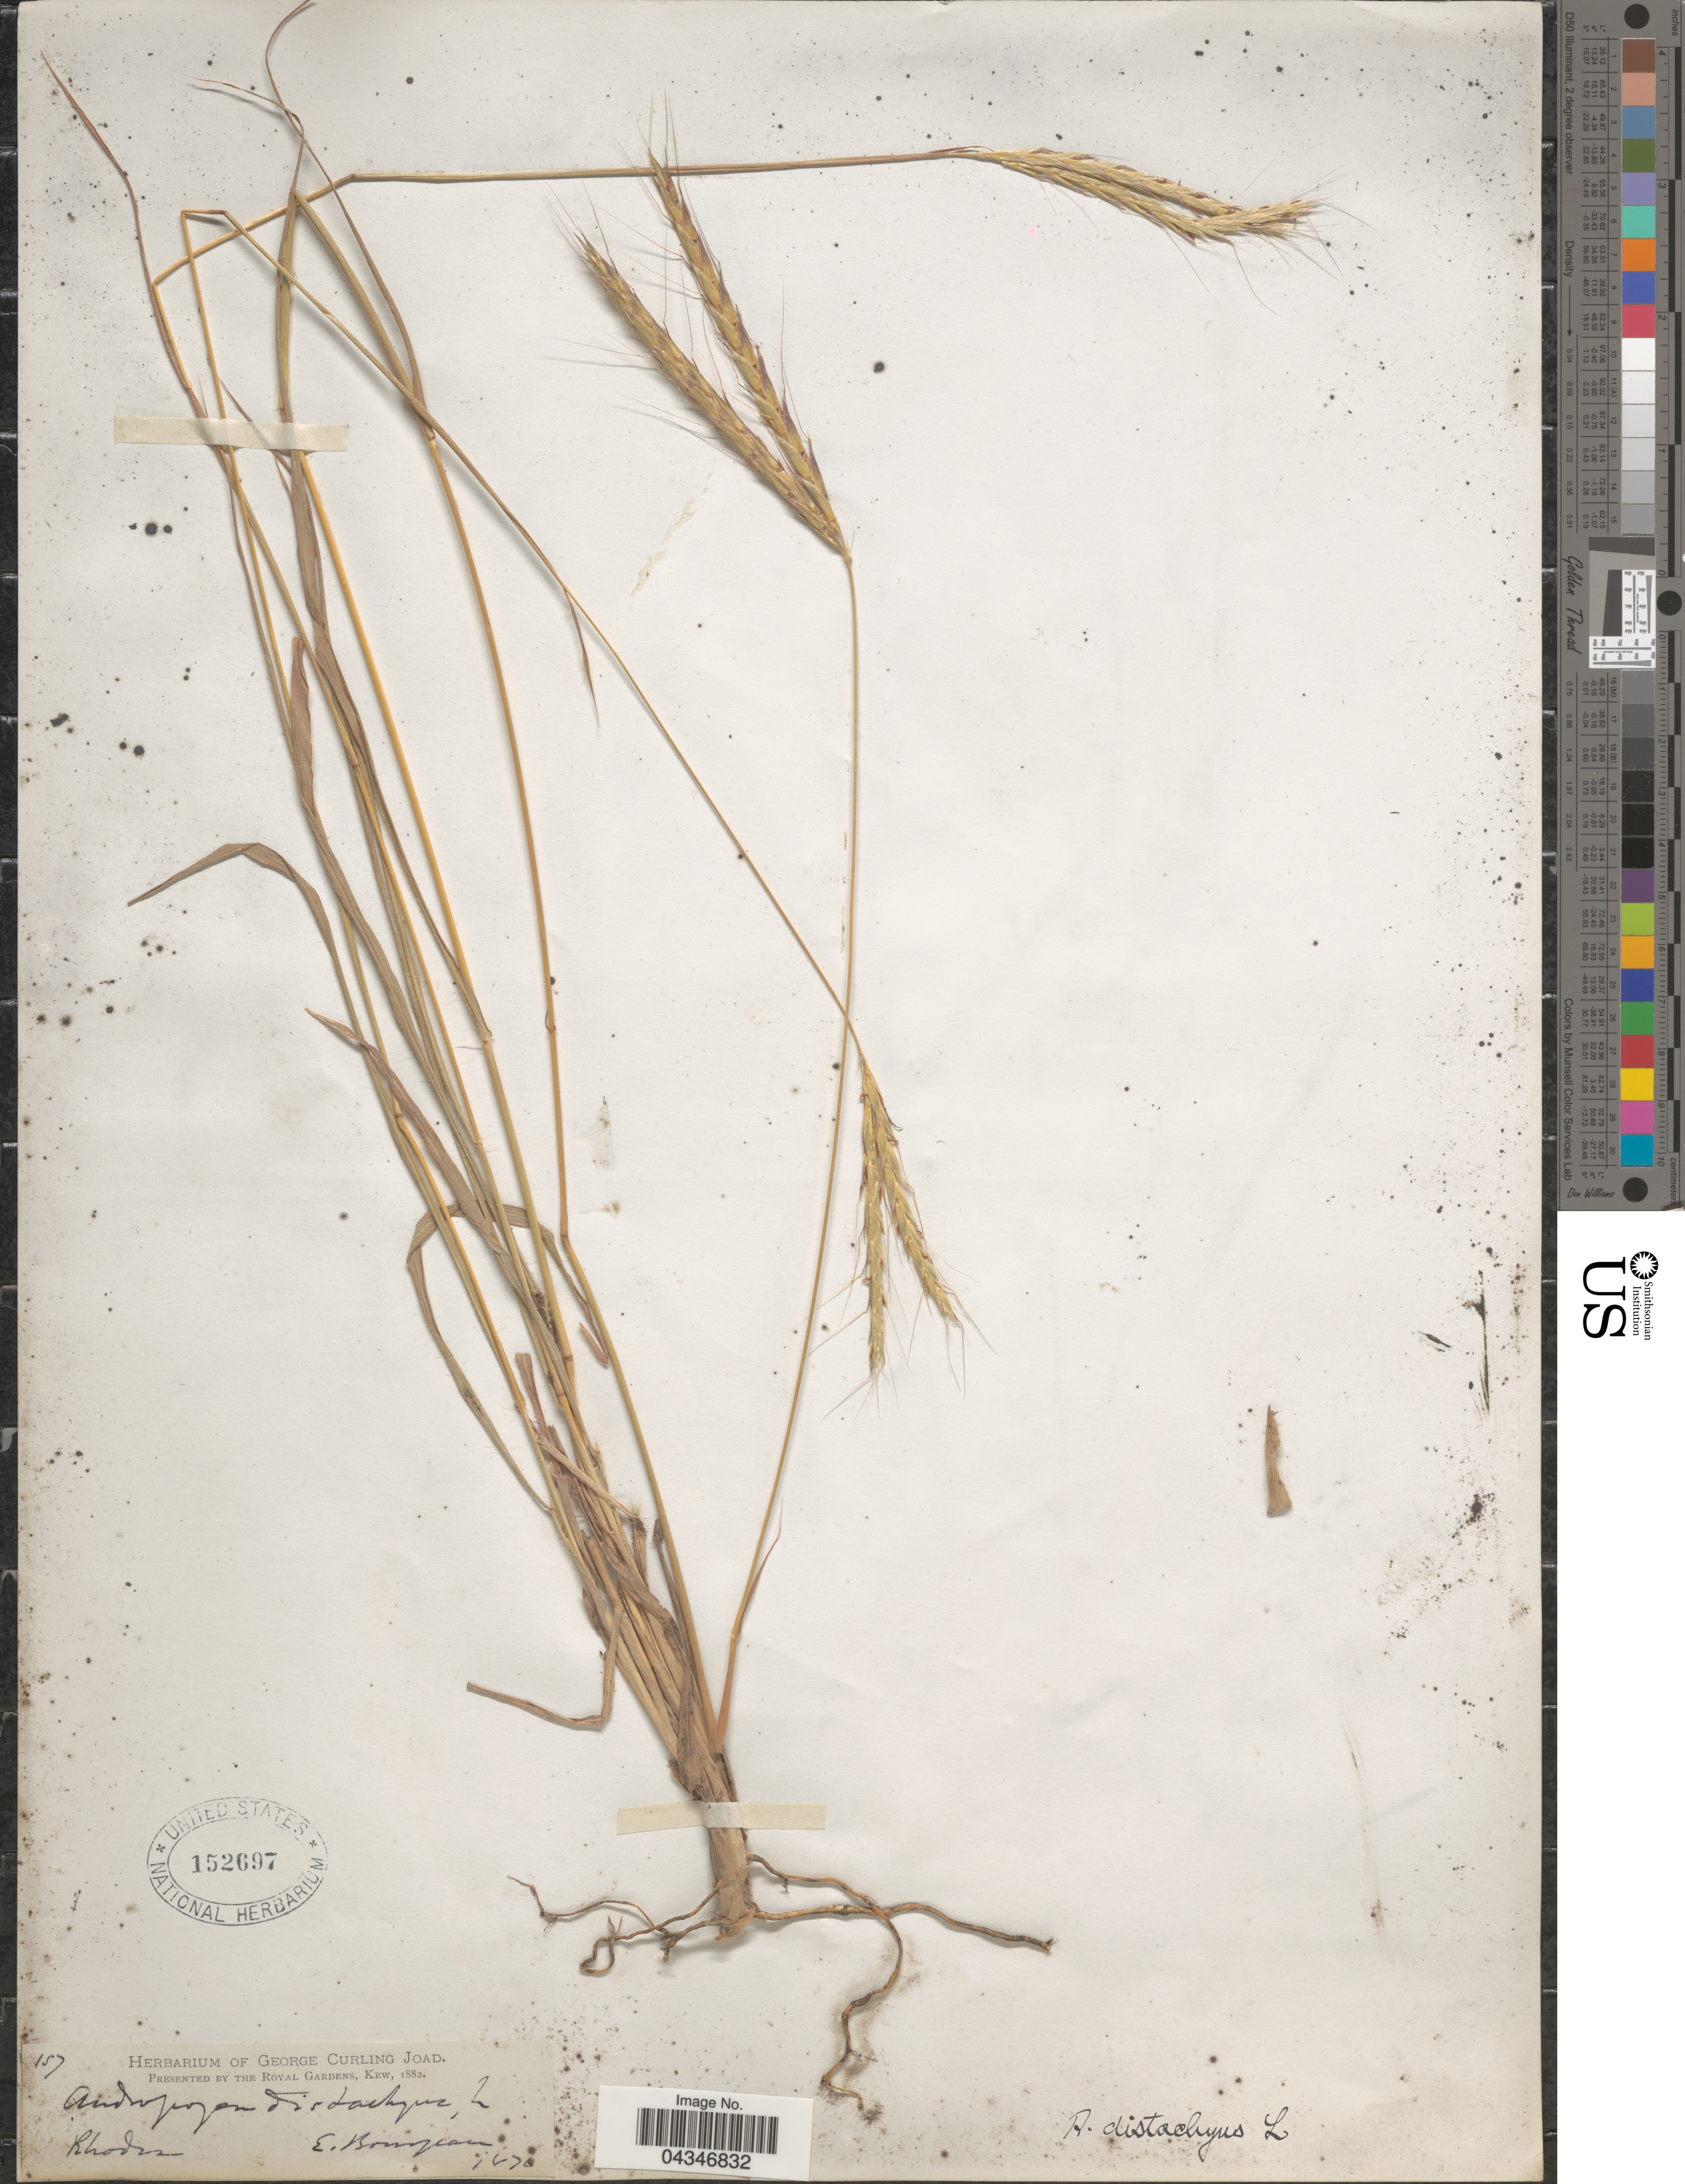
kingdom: Plantae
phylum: Tracheophyta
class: Liliopsida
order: Poales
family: Poaceae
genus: Andropogon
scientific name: Andropogon distachyos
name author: L.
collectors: E. Bourgeau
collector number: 157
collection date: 1870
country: Greece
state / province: South Aegean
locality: Rhodes.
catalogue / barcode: US 152697